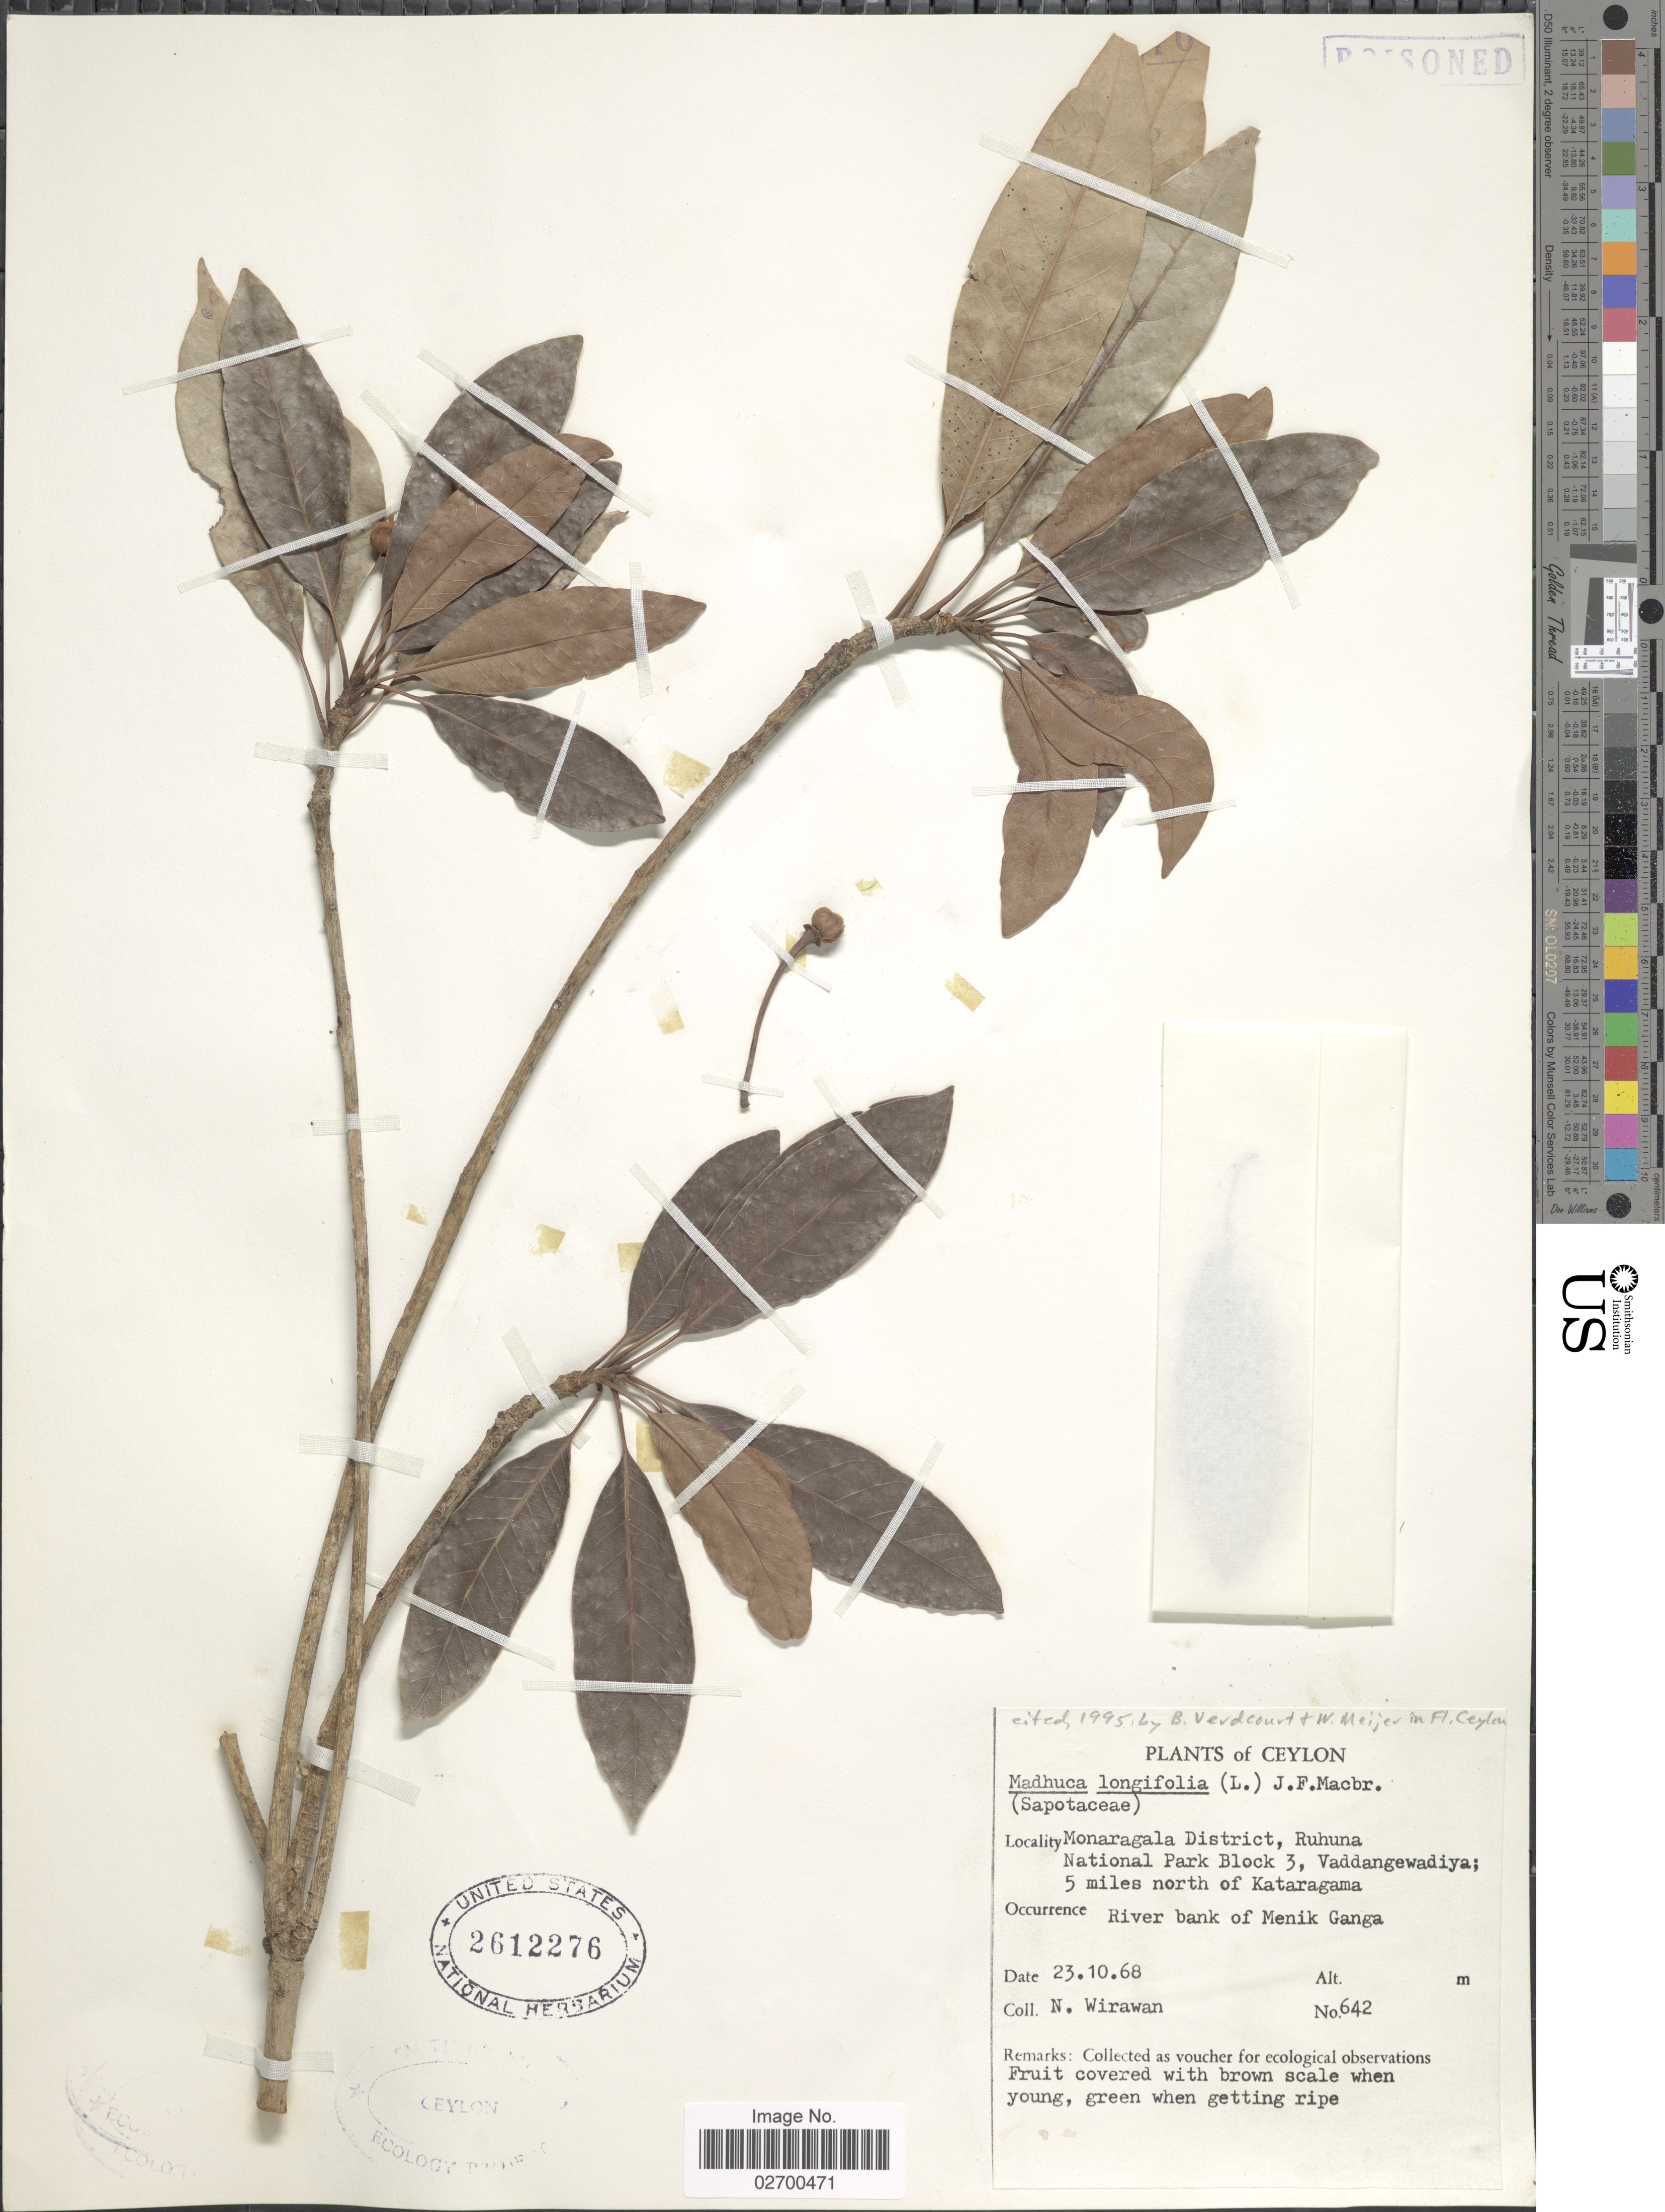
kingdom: Plantae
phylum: Tracheophyta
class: Magnoliopsida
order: Ericales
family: Sapotaceae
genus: Madhuca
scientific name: Madhuca longifolia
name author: (J. Koenig ex L.) J.F. Macbr.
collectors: N. Wirawan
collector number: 642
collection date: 1968-10-23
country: Sri Lanka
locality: Ceylon. Monaragala District, Ruhuna National Park Block 3, Vaddangewadiya; 5 miles north of Kataragama. River bank of Menik Ganga.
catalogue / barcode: US 2612276